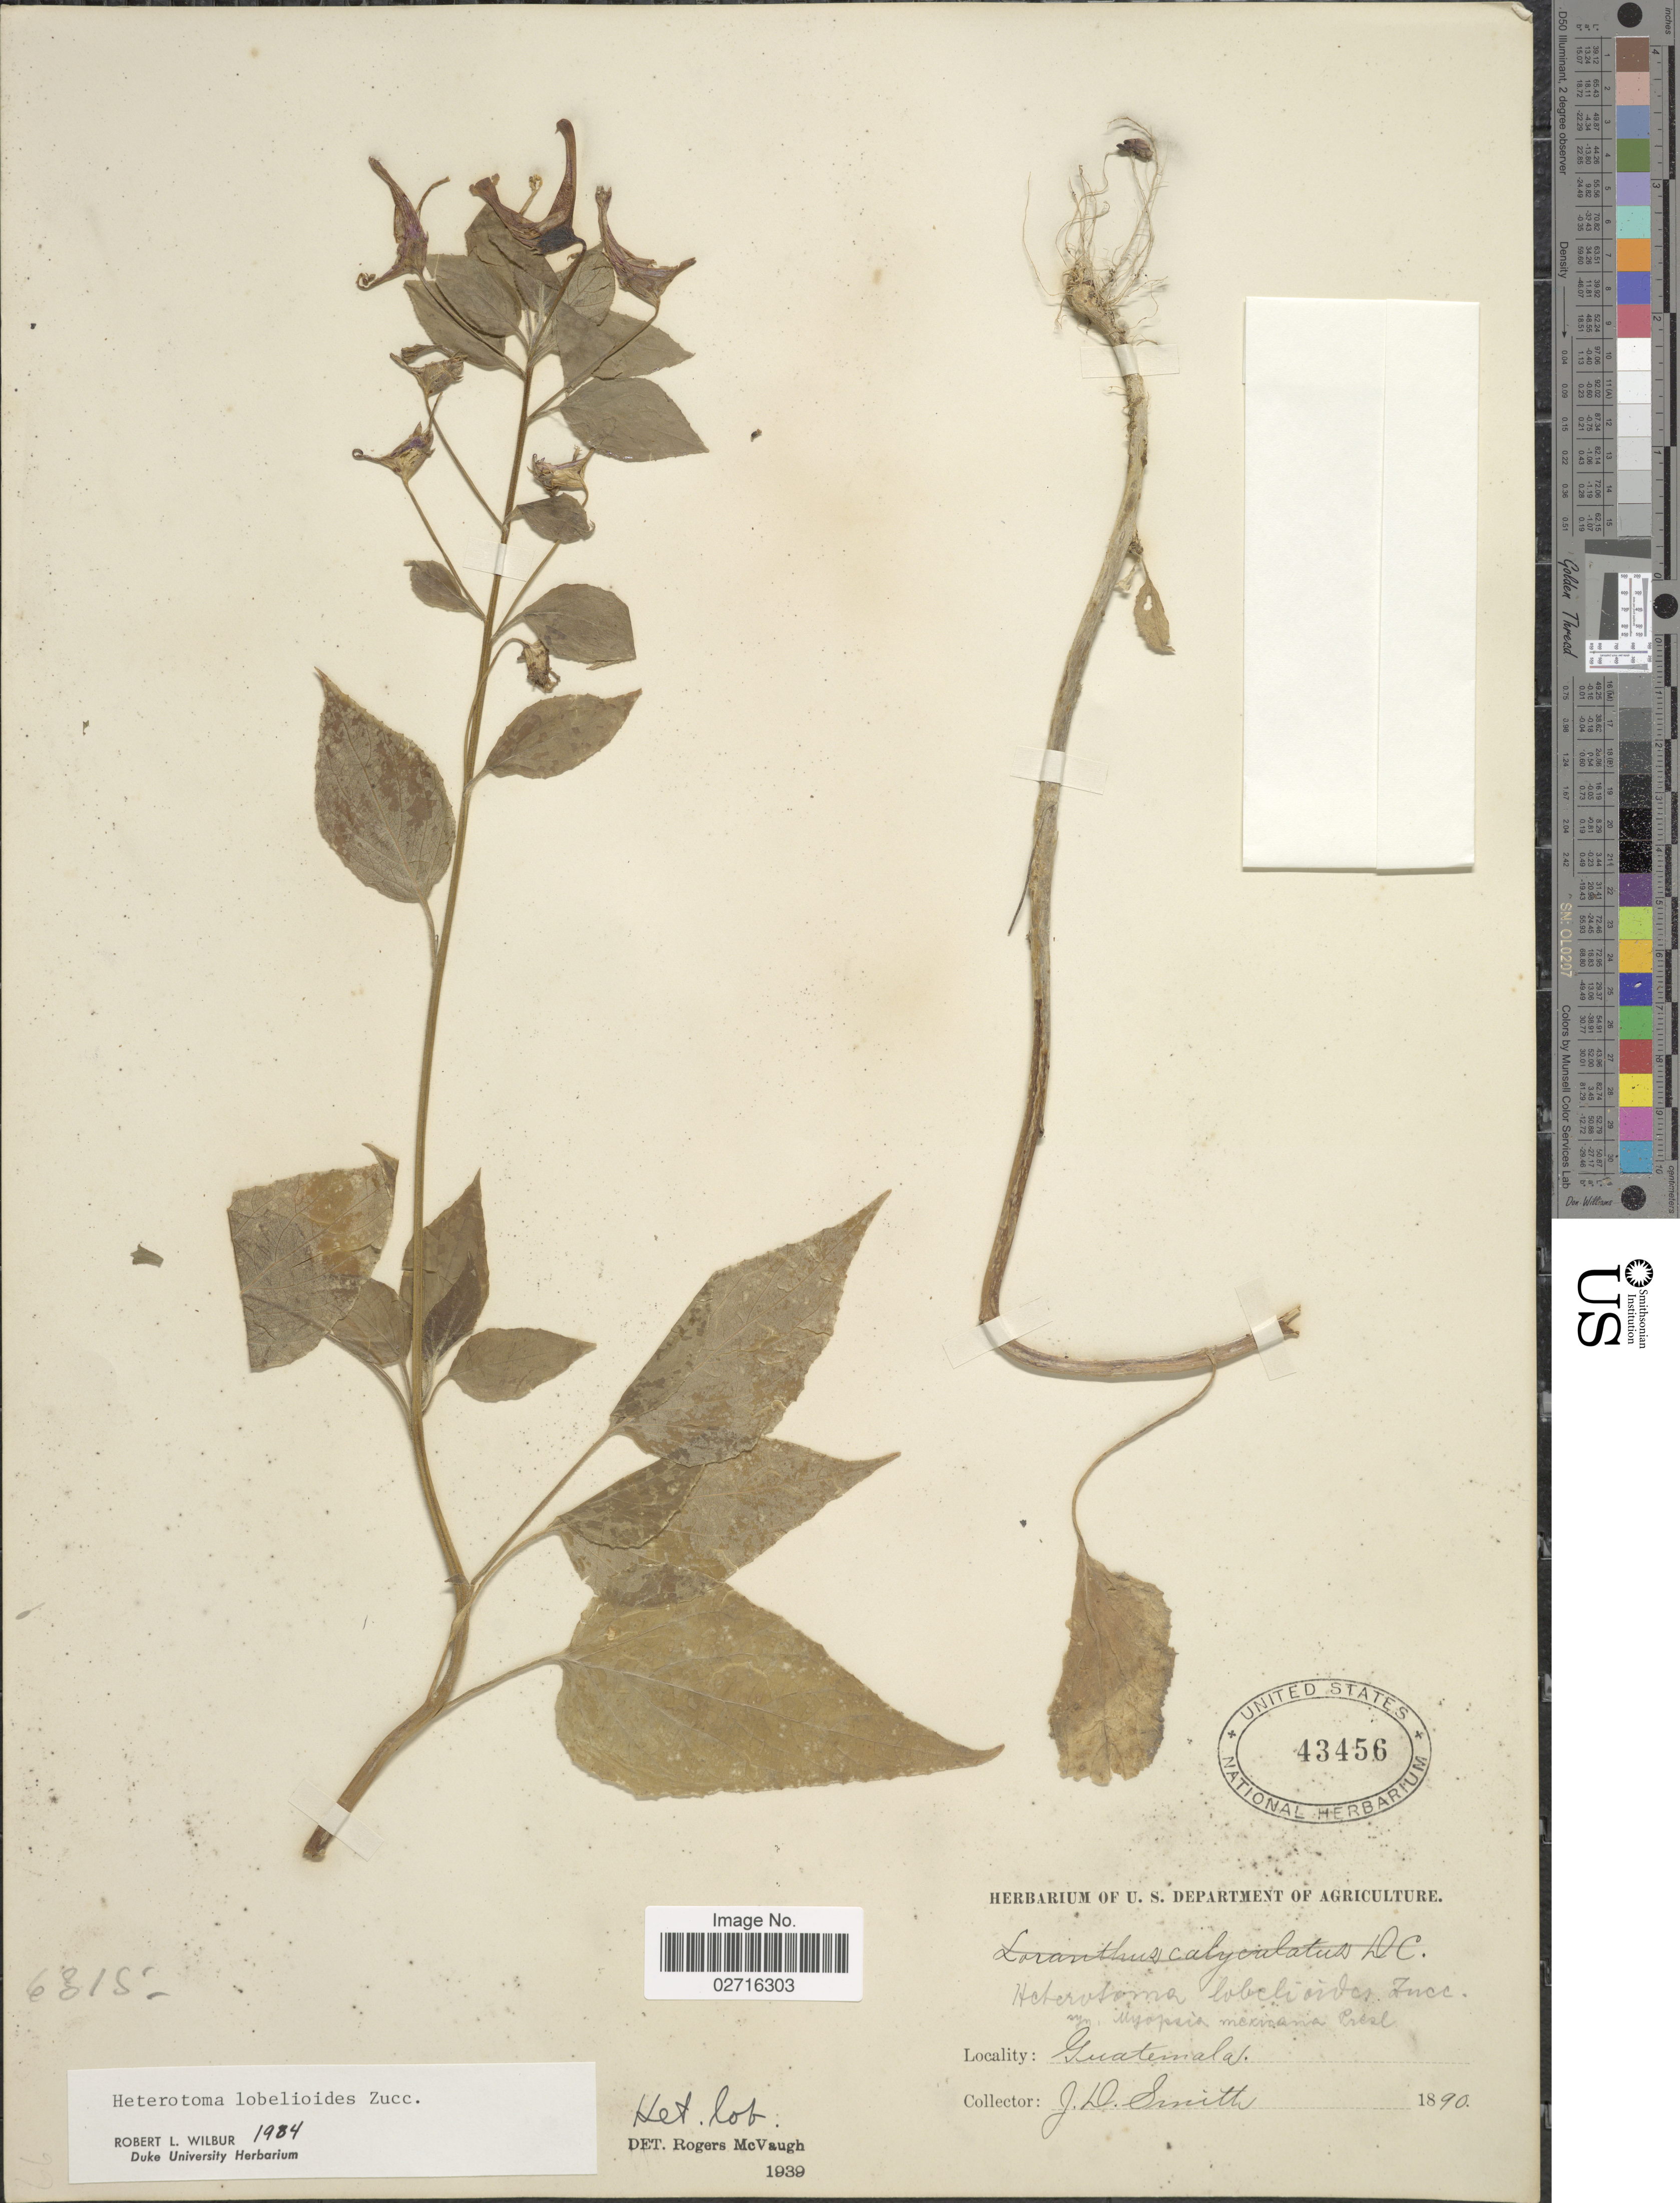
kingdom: Plantae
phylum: Tracheophyta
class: Magnoliopsida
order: Asterales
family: Campanulaceae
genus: Heterotoma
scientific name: Heterotoma lobelioides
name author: Zucc.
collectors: J. Donnell Smith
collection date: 1890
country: Guatemala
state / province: Guatemala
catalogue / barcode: US 43456